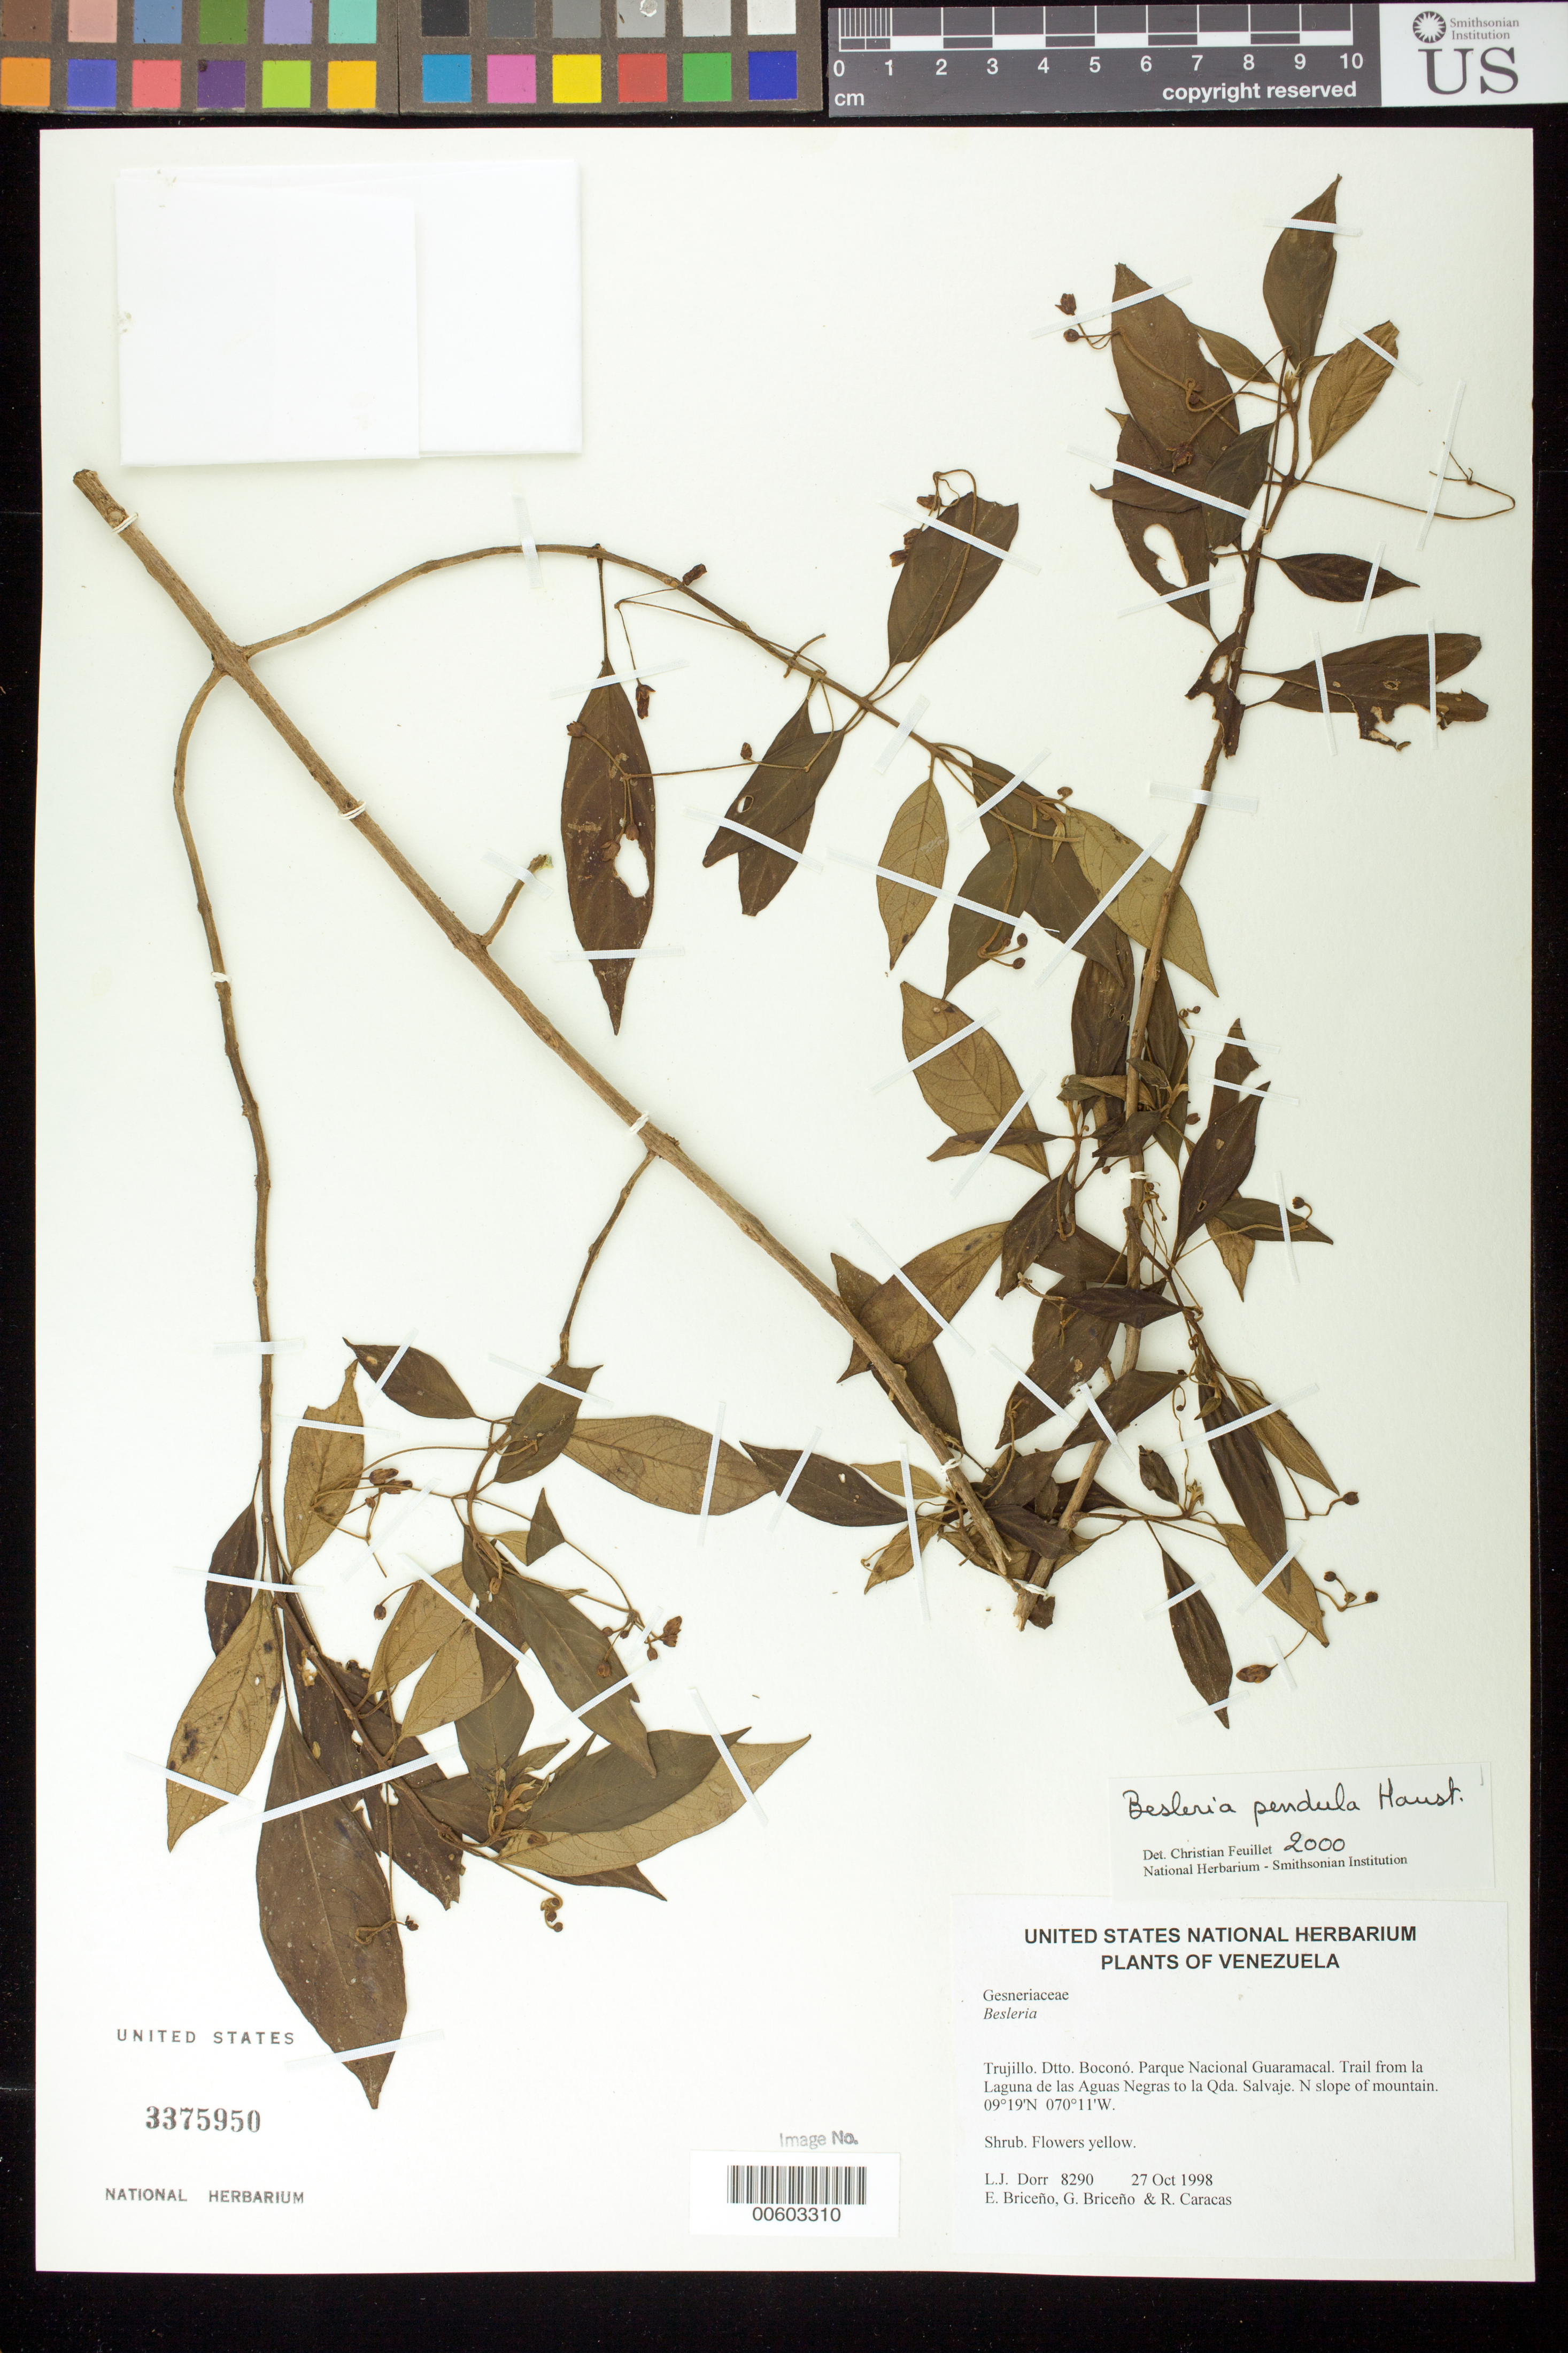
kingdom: Plantae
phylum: Tracheophyta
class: Magnoliopsida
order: Lamiales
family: Gesneriaceae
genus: Besleria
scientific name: Besleria pendula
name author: Hanst.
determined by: Feuillet, C.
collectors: L. J. Dorr, E. Briceño, G. Briceño & R. Caracas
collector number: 8290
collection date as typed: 27 Oct 1998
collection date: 1998-10-27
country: Venezuela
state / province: Trujillo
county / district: Boconó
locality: Parque Nacional Guaramacal. Trail from la Laguna de las Aguas Negras to la Qda. Salvaje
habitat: N slope of mountain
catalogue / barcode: US 3375950